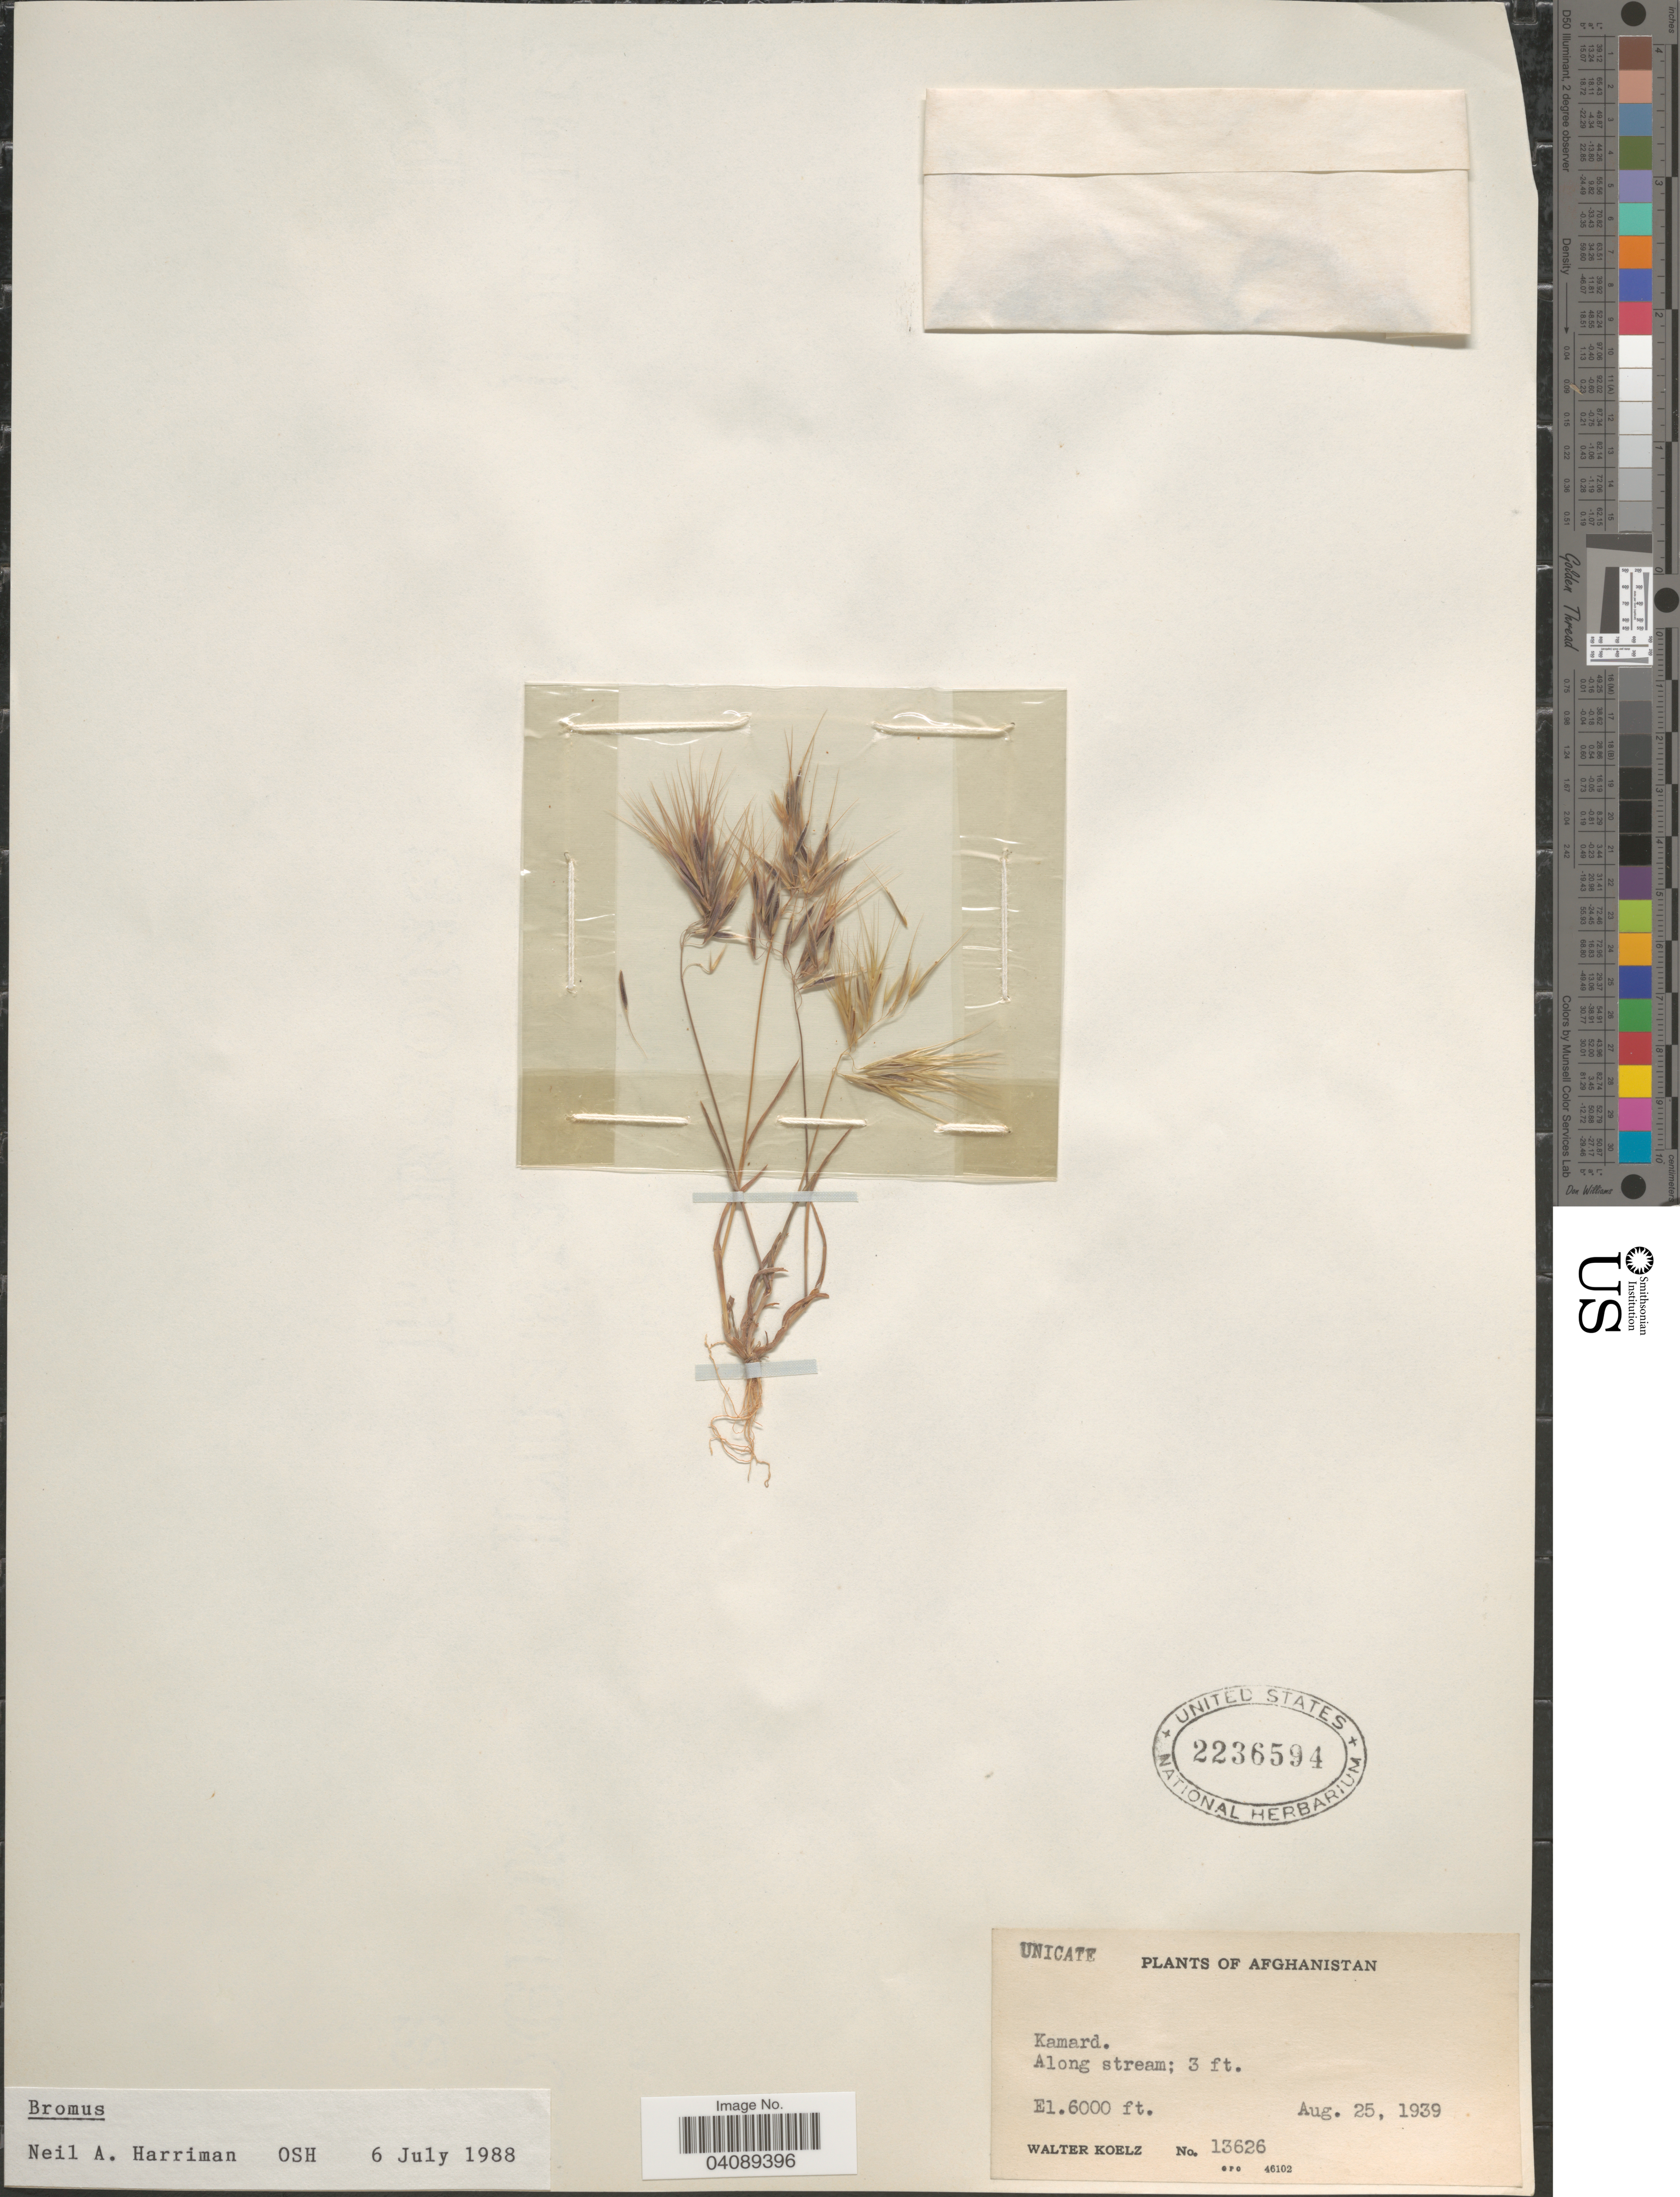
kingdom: Plantae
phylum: Tracheophyta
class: Liliopsida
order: Poales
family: Poaceae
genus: Bromus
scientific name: Bromus sp.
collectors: W. N. Koelz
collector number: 13626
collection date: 1939-08-25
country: Afghanistan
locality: Kamard. Along stream.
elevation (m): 1829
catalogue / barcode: US 2236594